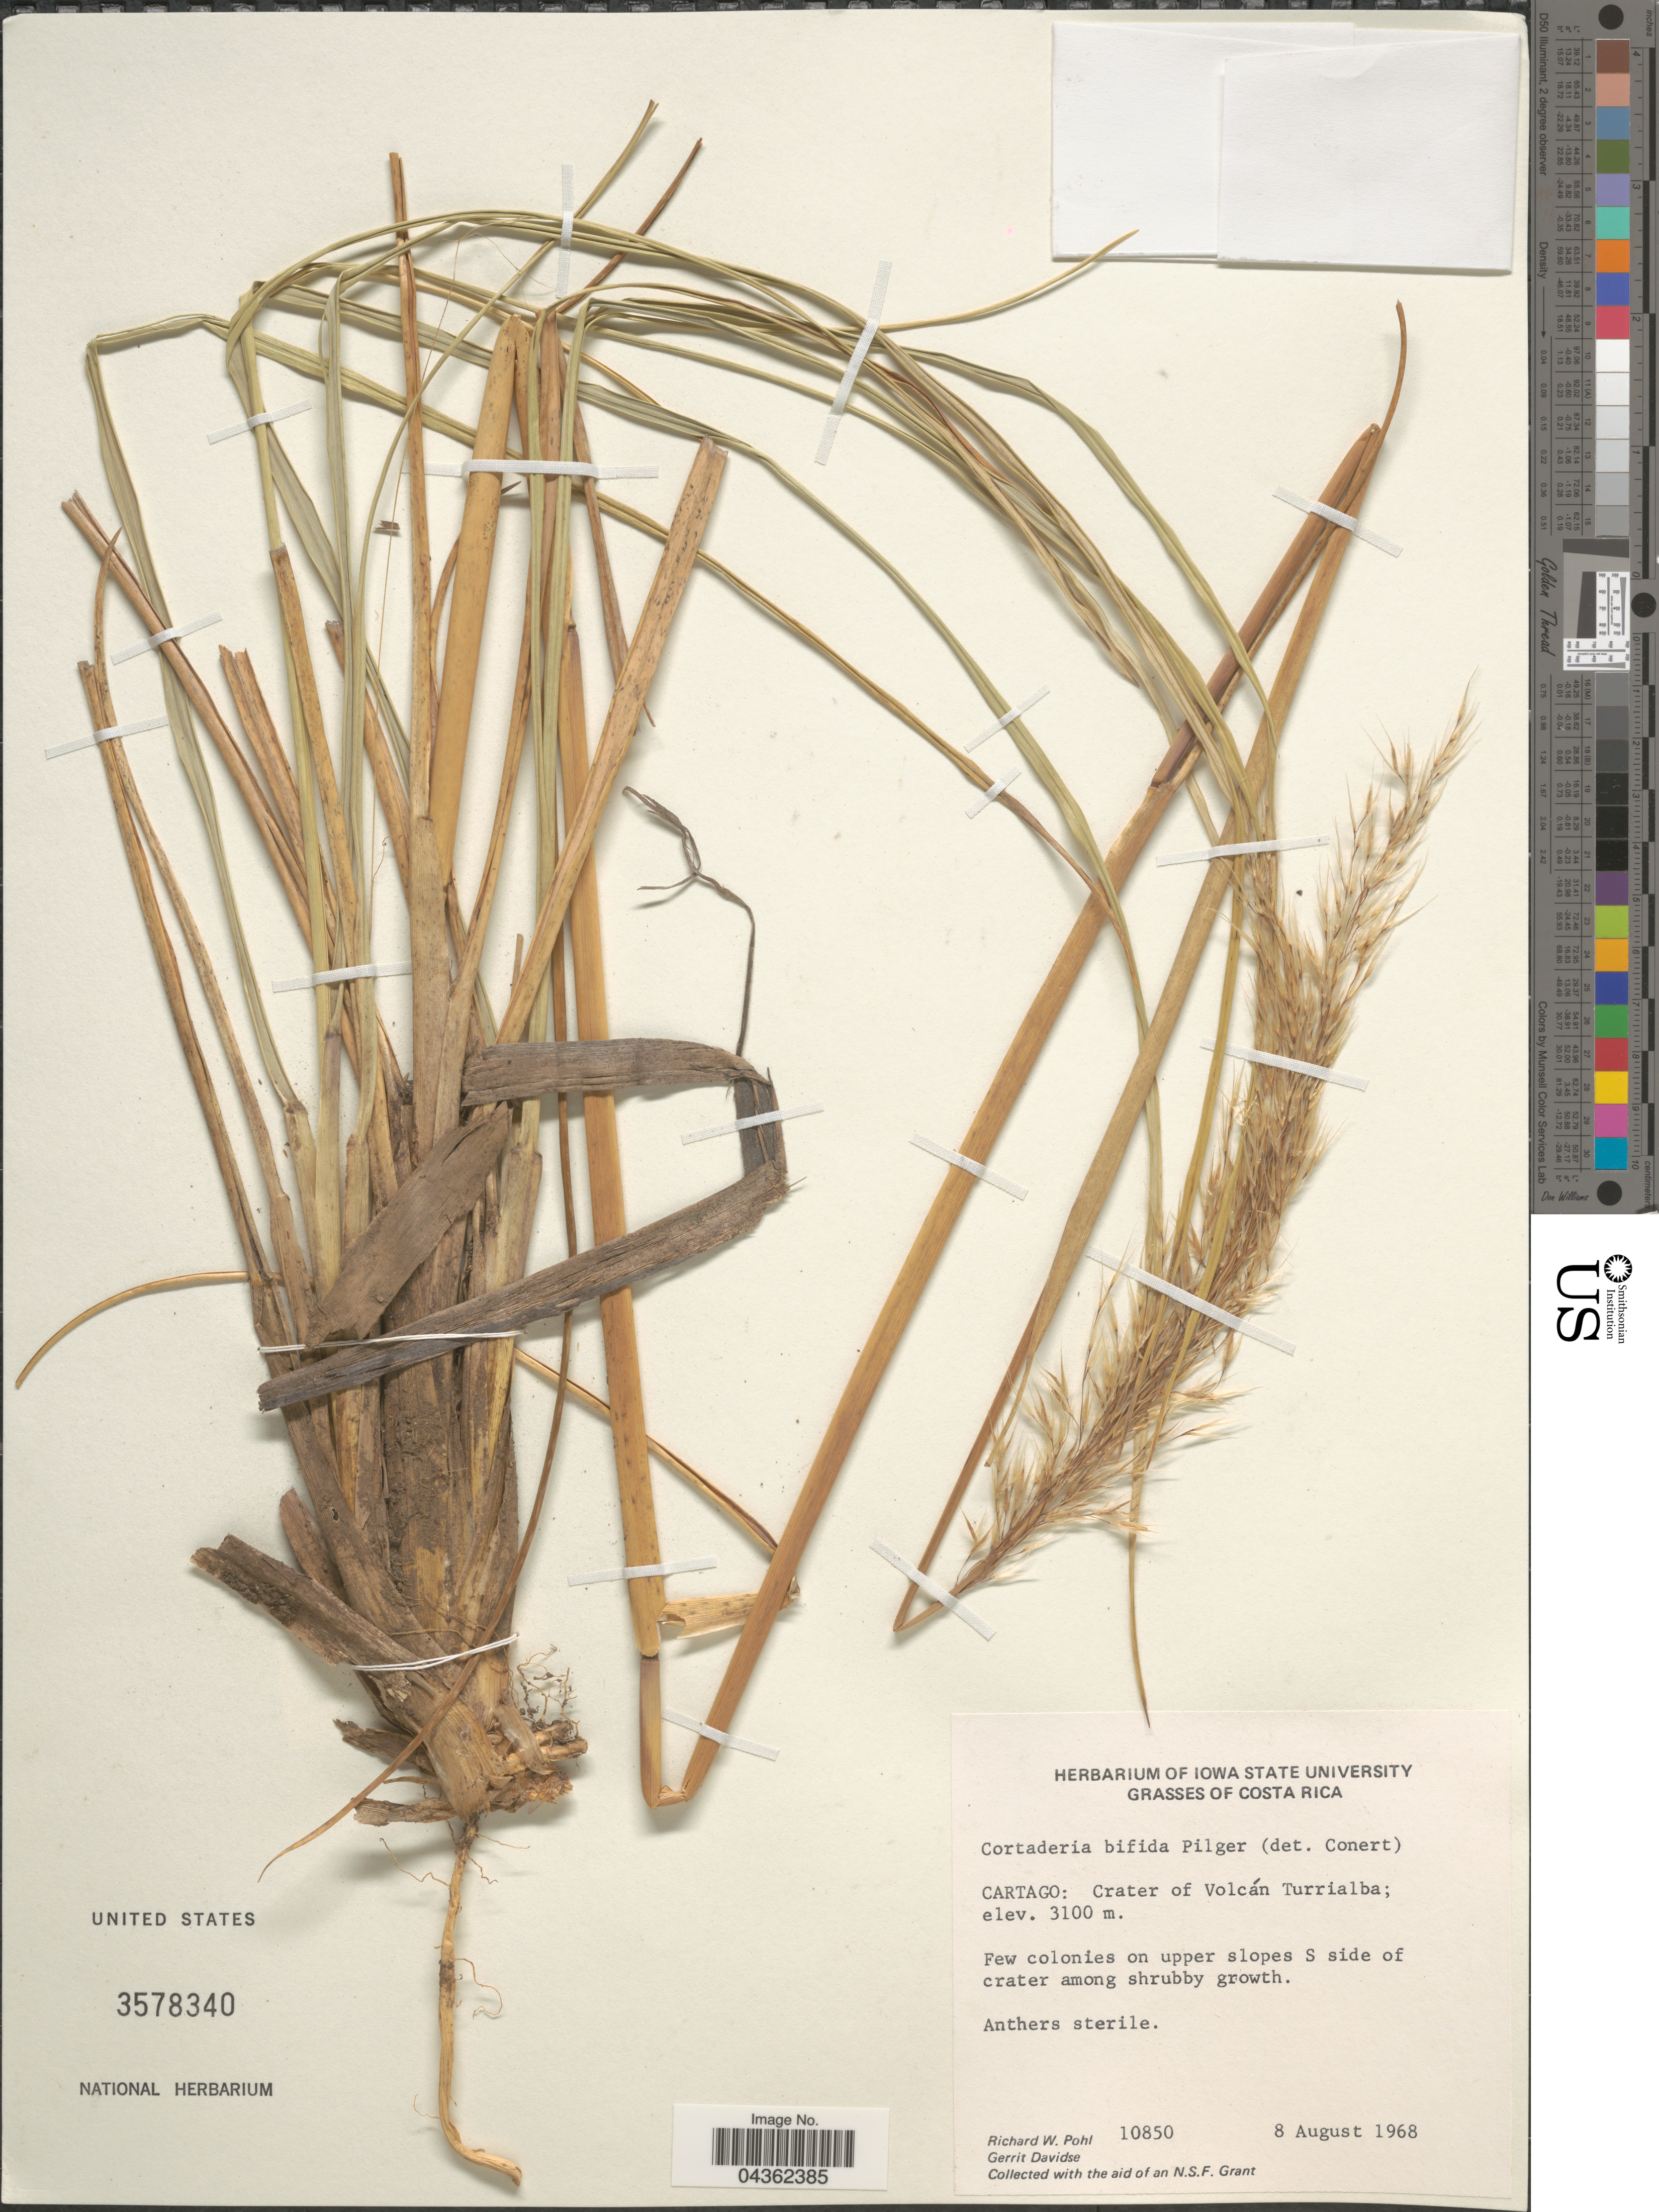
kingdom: Plantae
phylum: Tracheophyta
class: Liliopsida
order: Poales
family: Poaceae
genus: Cortaderia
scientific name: Cortaderia bifida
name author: Pilg.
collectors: R. W. Pohl & G. Davidse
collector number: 10850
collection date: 1968-08-08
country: Costa Rica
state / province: Cartago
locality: Crater of Volcán Turrialba. On upper slopes S side of crater.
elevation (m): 3100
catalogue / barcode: US 3578340